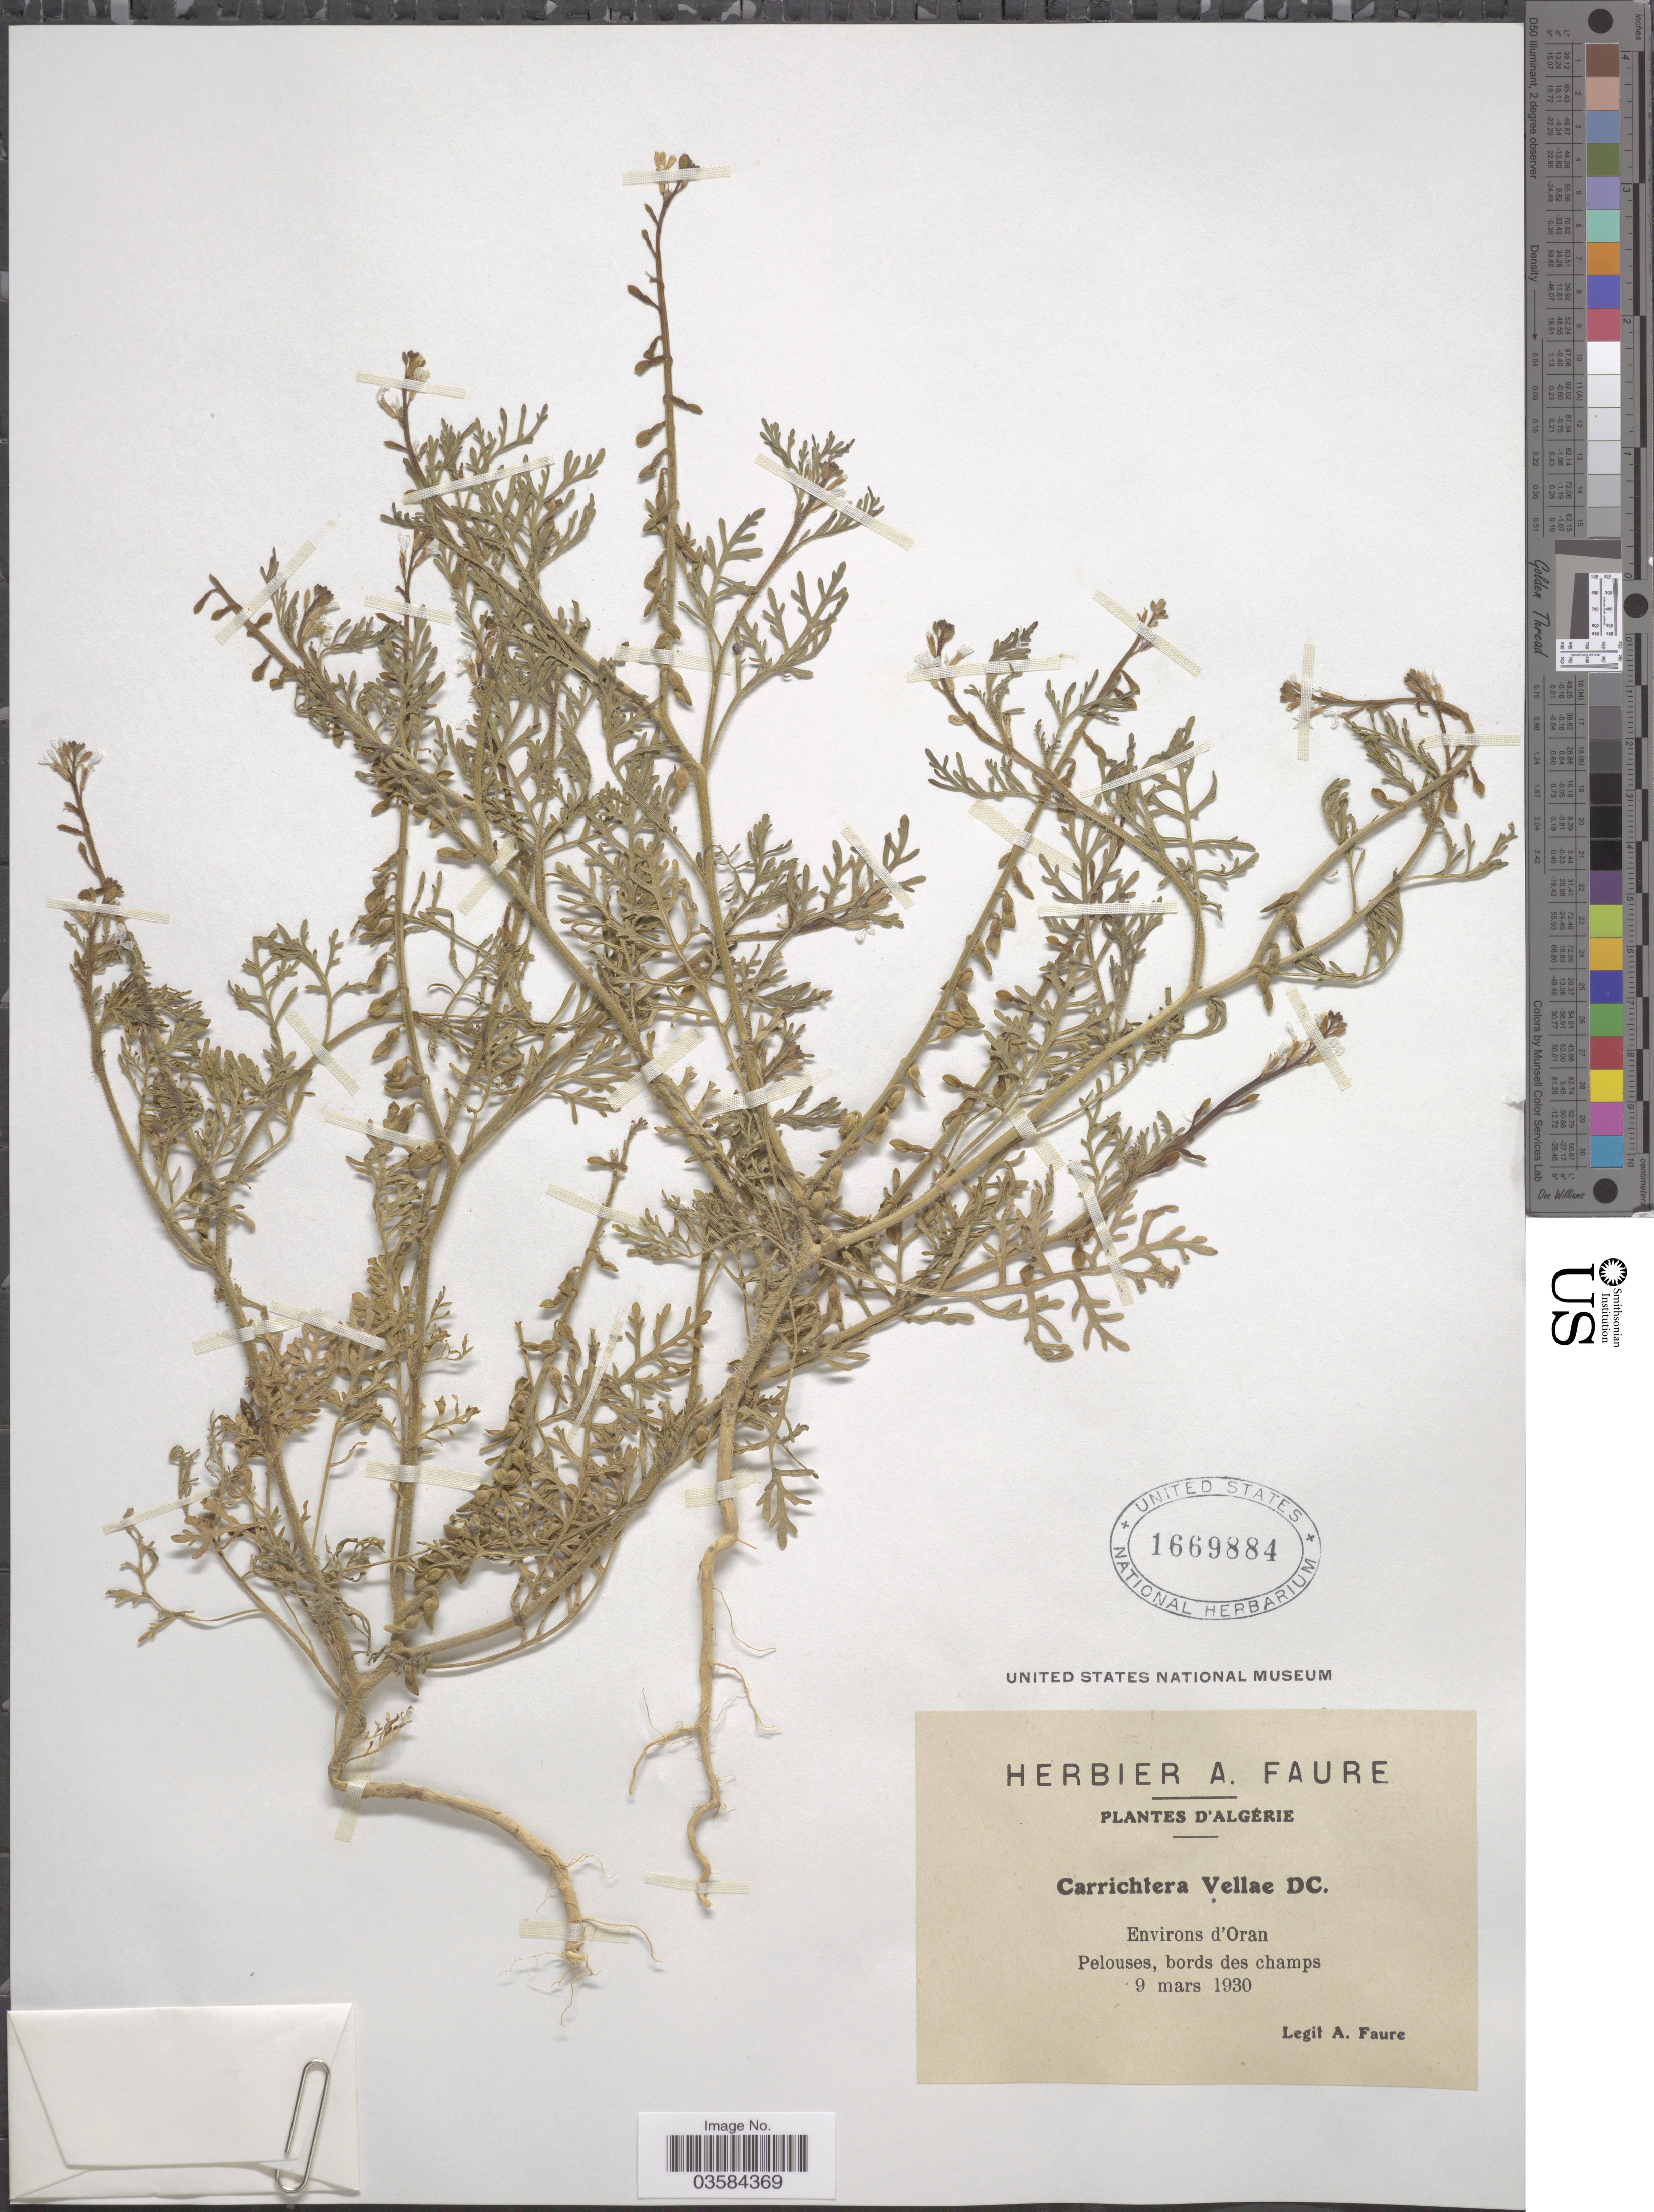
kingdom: Plantae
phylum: Tracheophyta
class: Magnoliopsida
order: Brassicales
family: Brassicaceae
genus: Carrichtera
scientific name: Carrichtera vellae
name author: DC.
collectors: A. Faure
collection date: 1930-03-09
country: Algeria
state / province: Oran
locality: D'Algérie. Environs d'Oran. Pelouses, bords des champs.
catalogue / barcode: US 1669884